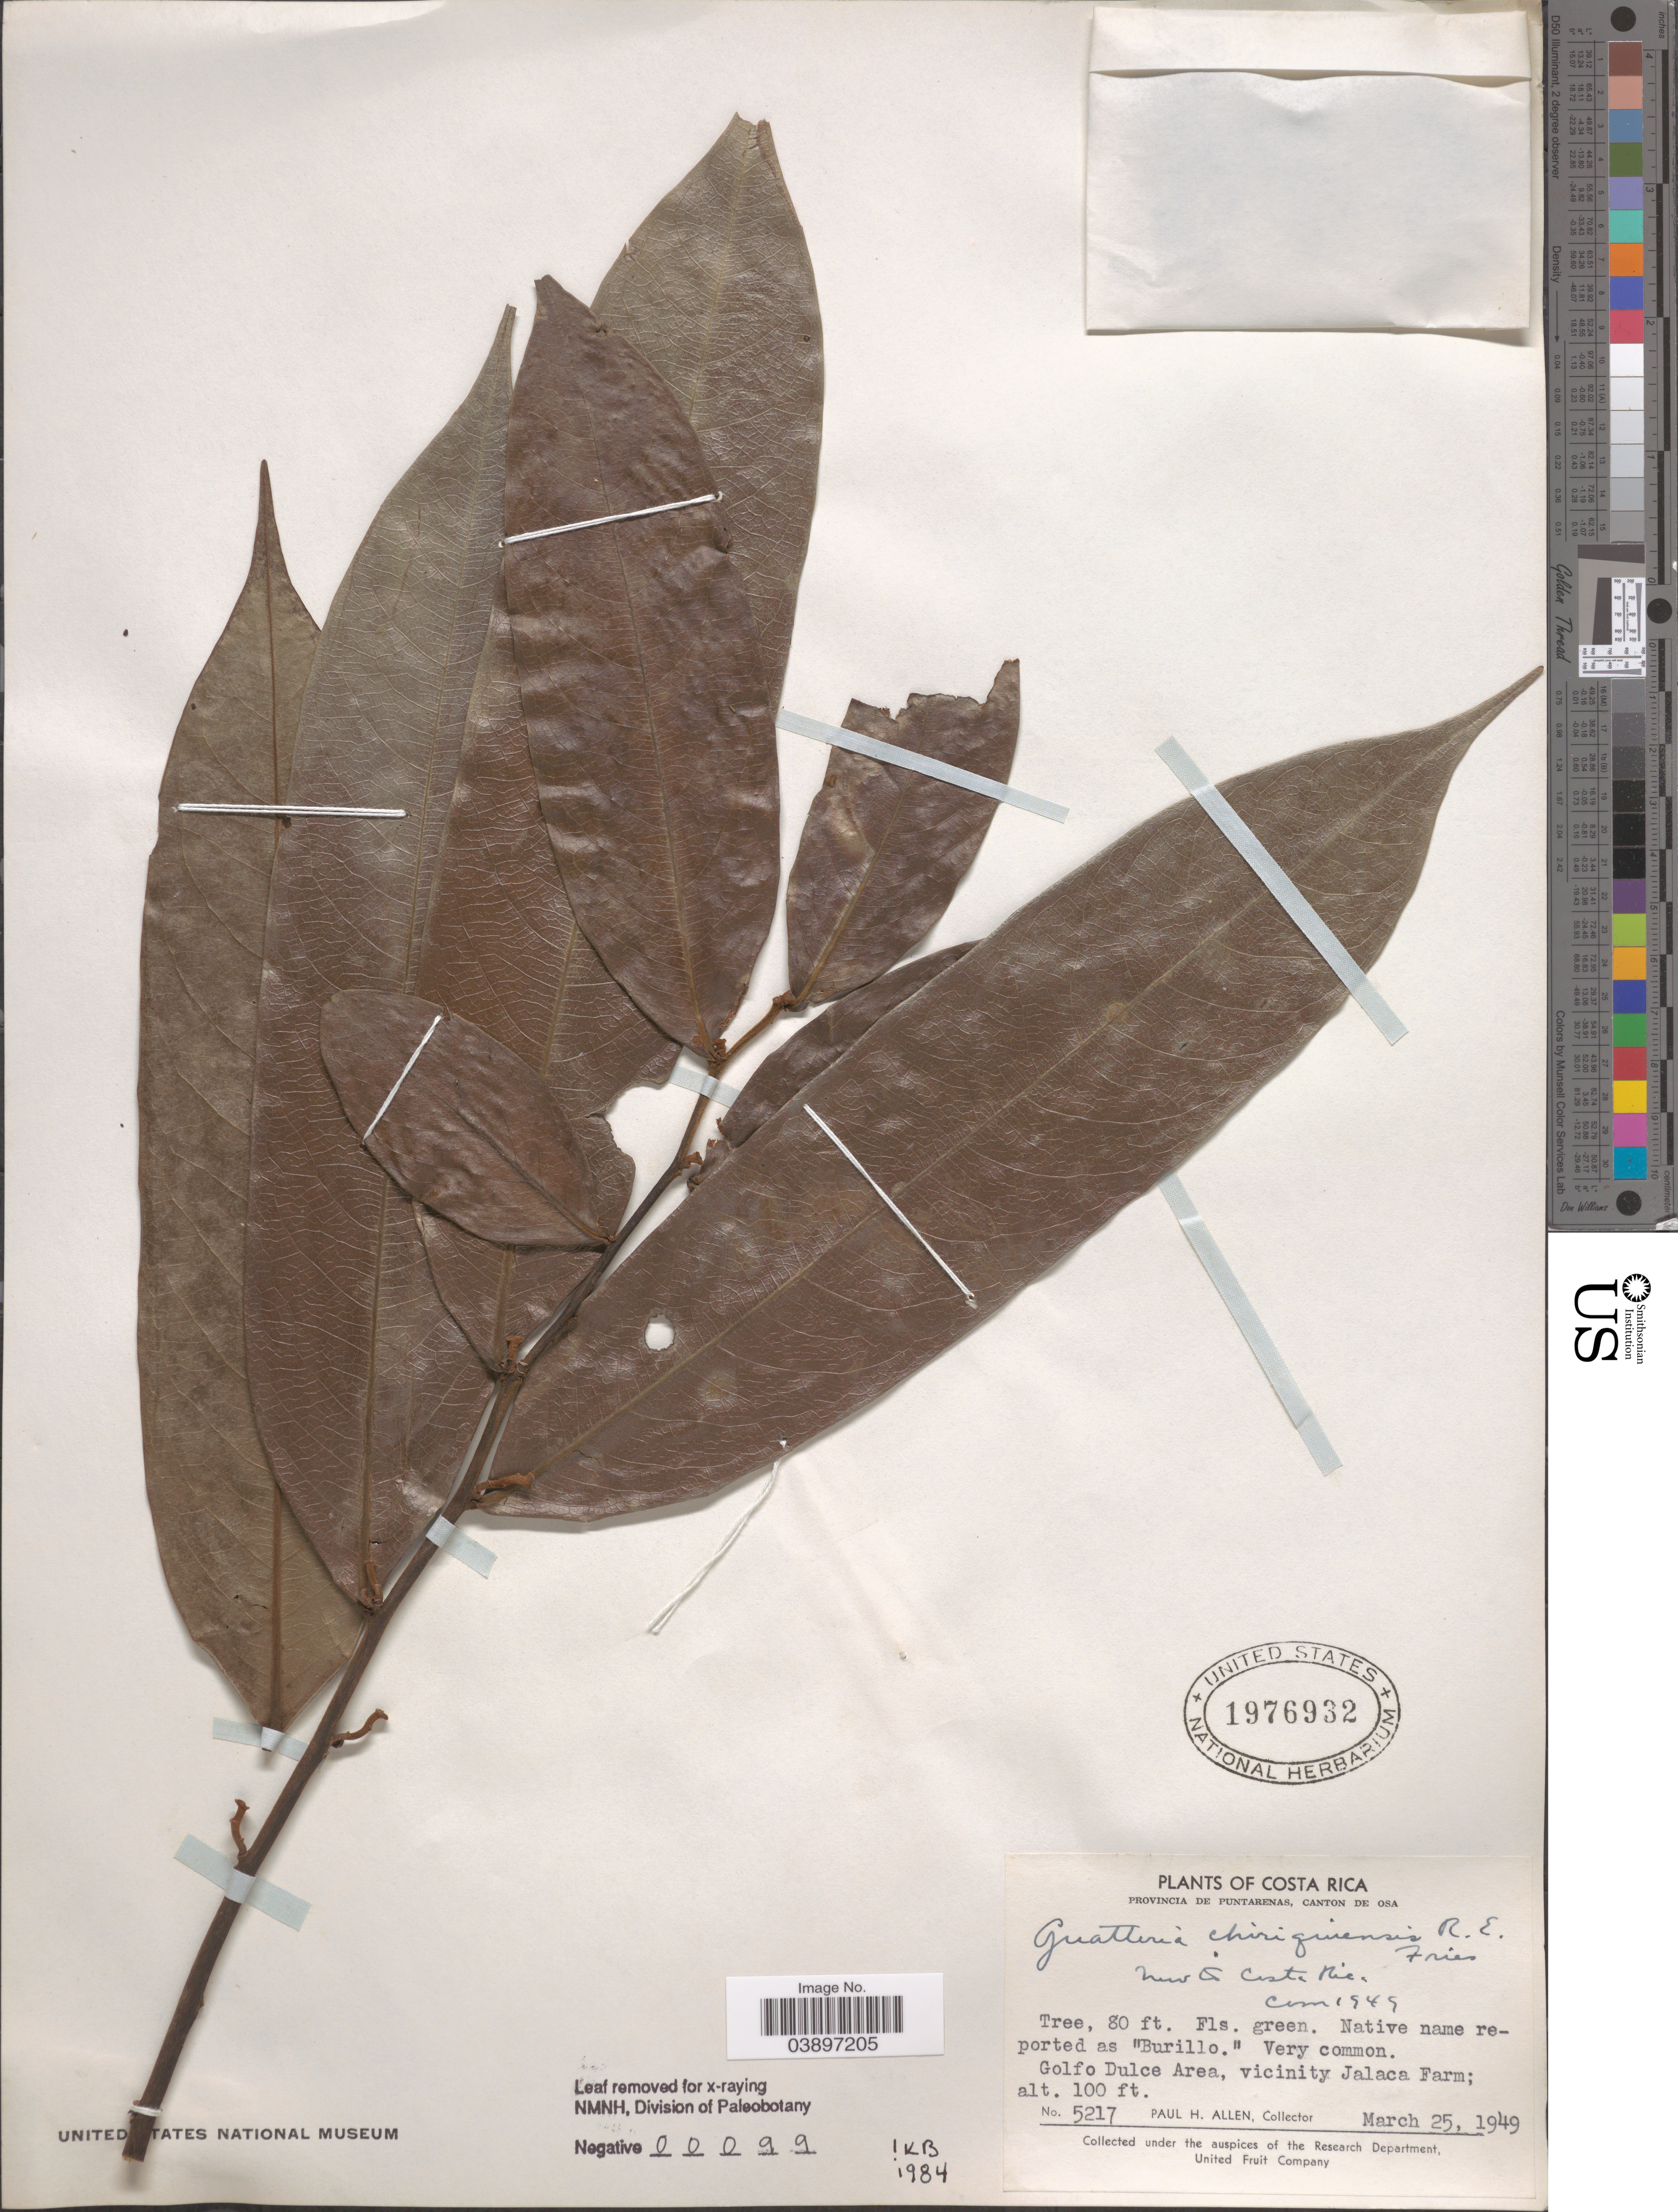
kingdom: Plantae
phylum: Tracheophyta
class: Magnoliopsida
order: Magnoliales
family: Annonaceae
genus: Guatteria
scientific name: Guatteria chiriquiensis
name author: R.E. Fr.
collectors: P. H. Allen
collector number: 5217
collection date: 1949-03-25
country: Costa Rica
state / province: Puntarenas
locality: Canton de Osa. Golfo Dulce Area, vicinity Jalaca Farm.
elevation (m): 30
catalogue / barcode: US 1976932